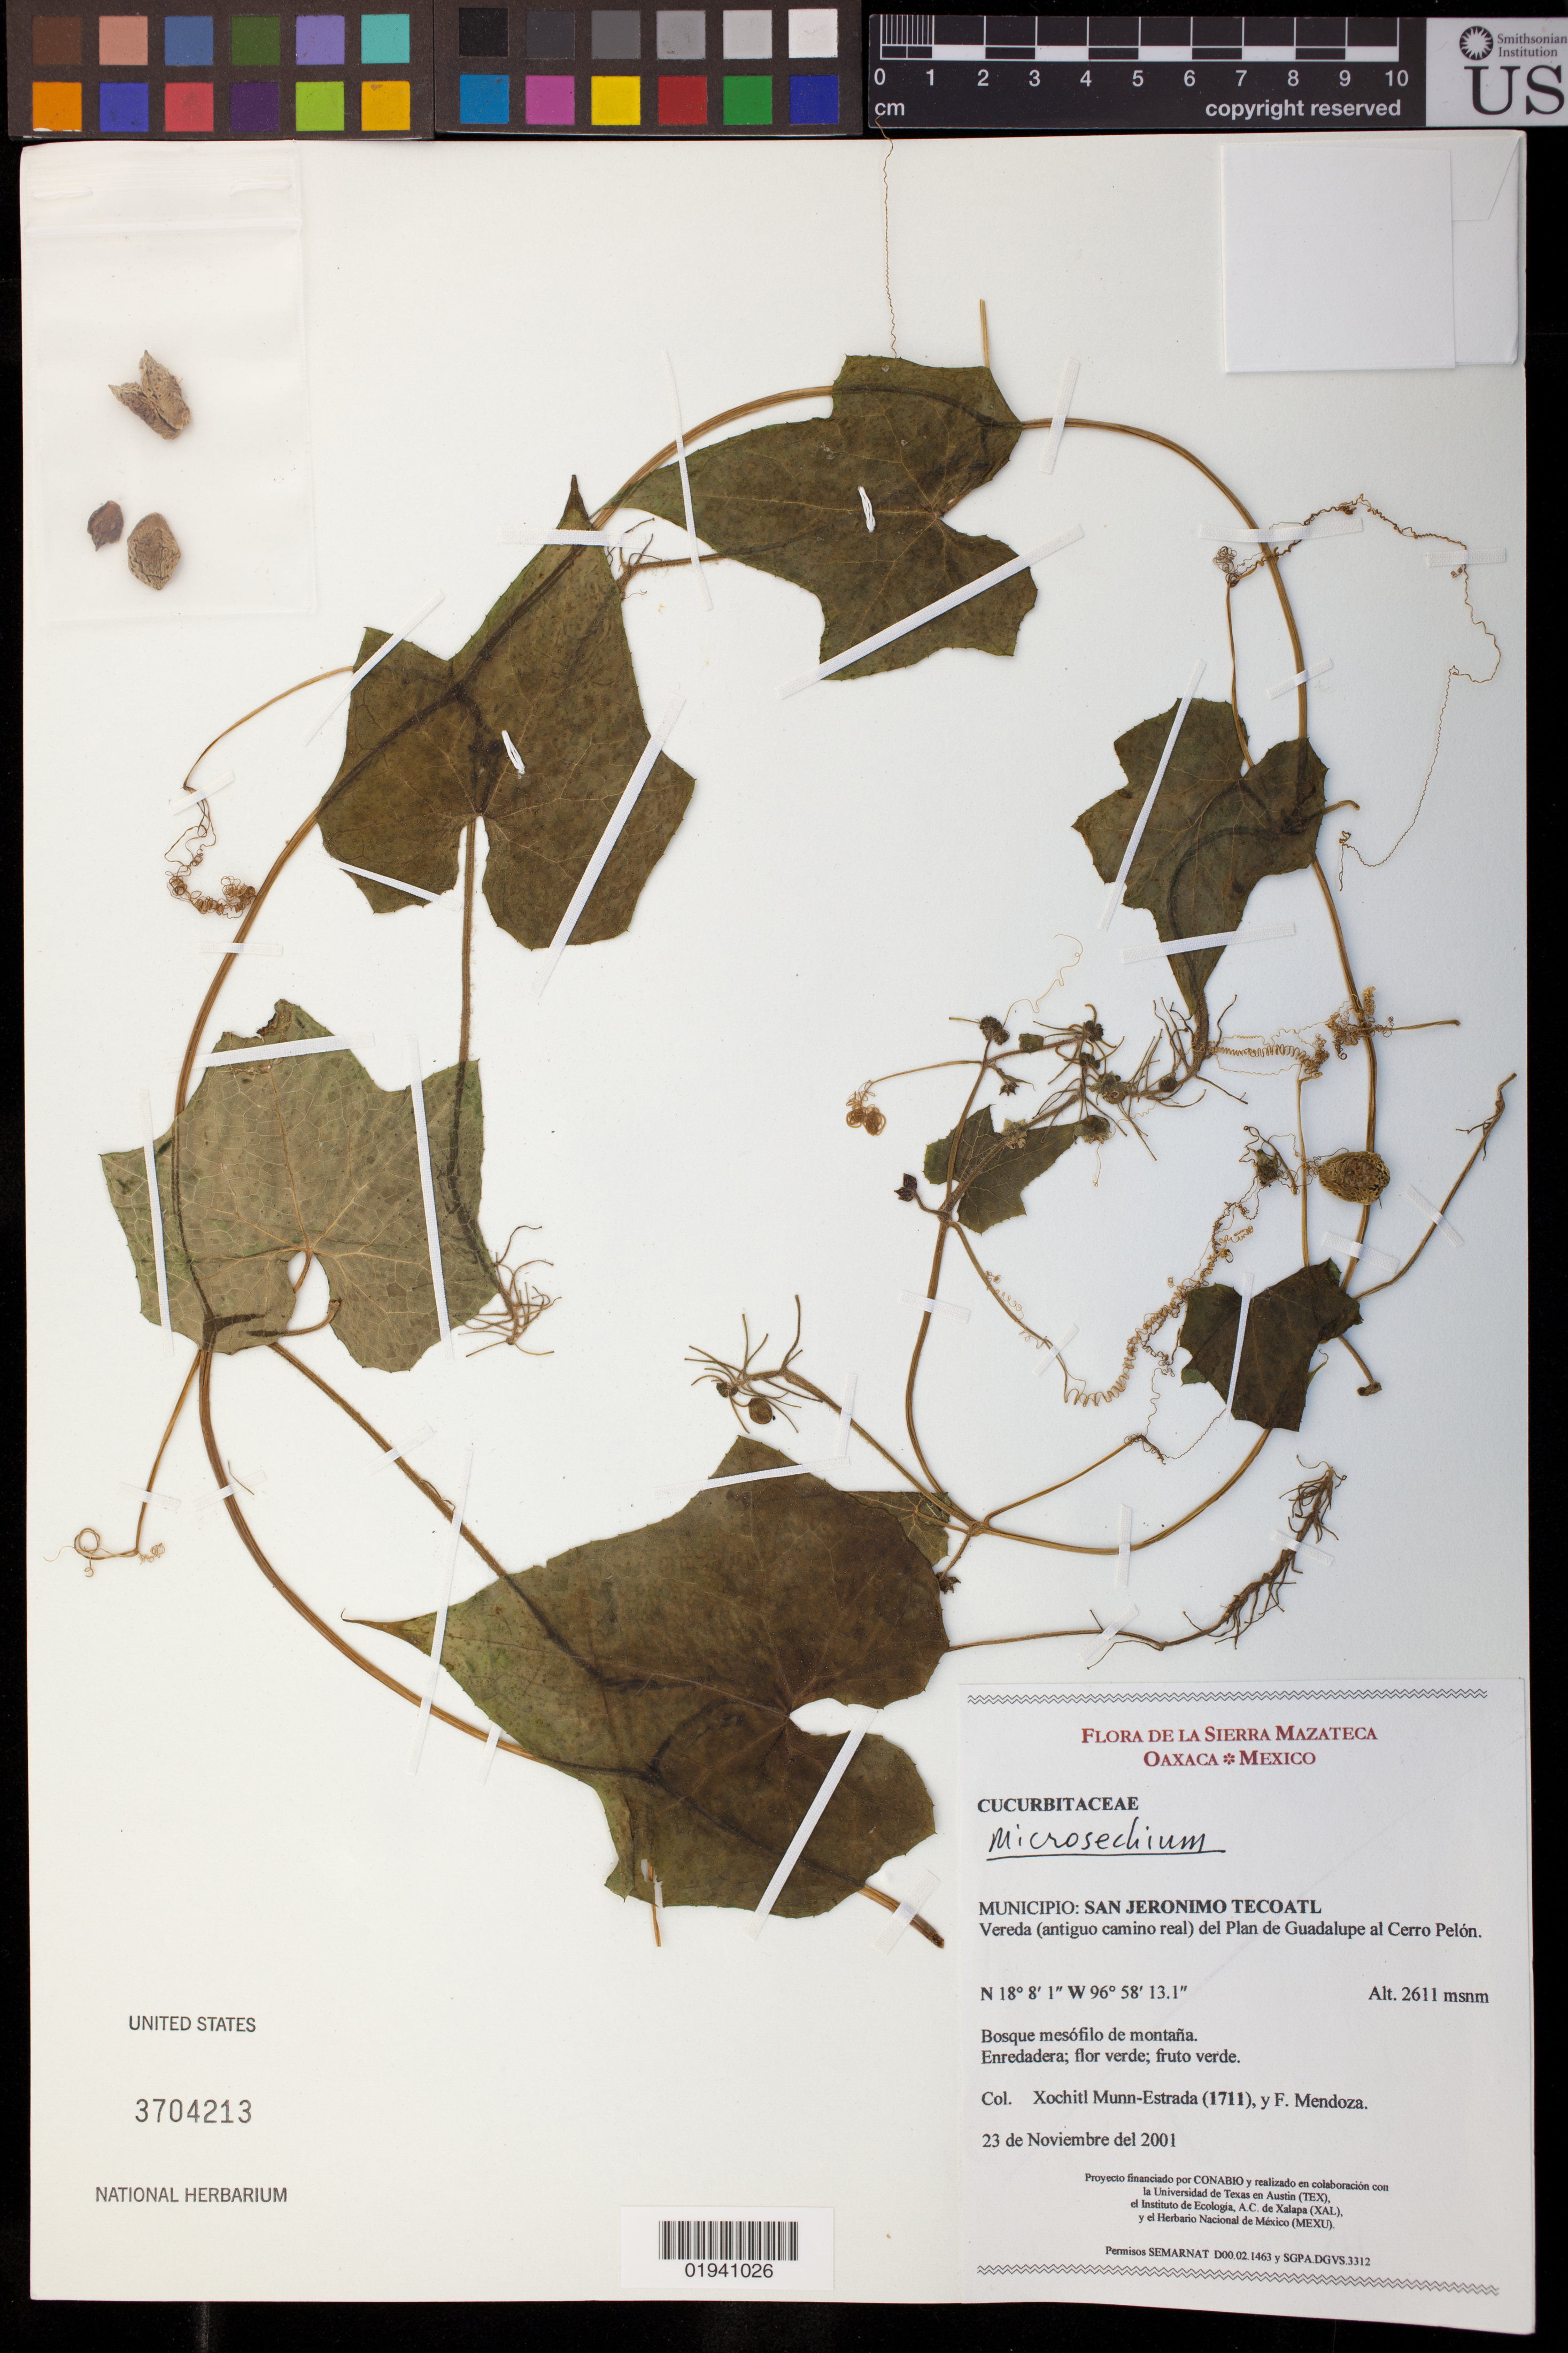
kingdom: Plantae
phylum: Tracheophyta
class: Magnoliopsida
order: Cucurbitales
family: Cucurbitaceae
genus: Microsechium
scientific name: Microsechium sp.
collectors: X. Munn-Estrada & F. Mendoza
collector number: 1711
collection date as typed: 23 de Noviembre del 2001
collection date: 2001-11-23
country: Mexico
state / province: Oaxaca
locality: Vereda (antiguo camino real) del Plan de Guadalupe al Cerro Pelon.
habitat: bosque mesofilo de montana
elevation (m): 2611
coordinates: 18 8 1 N, 96 58 13.1 W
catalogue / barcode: US 3704213